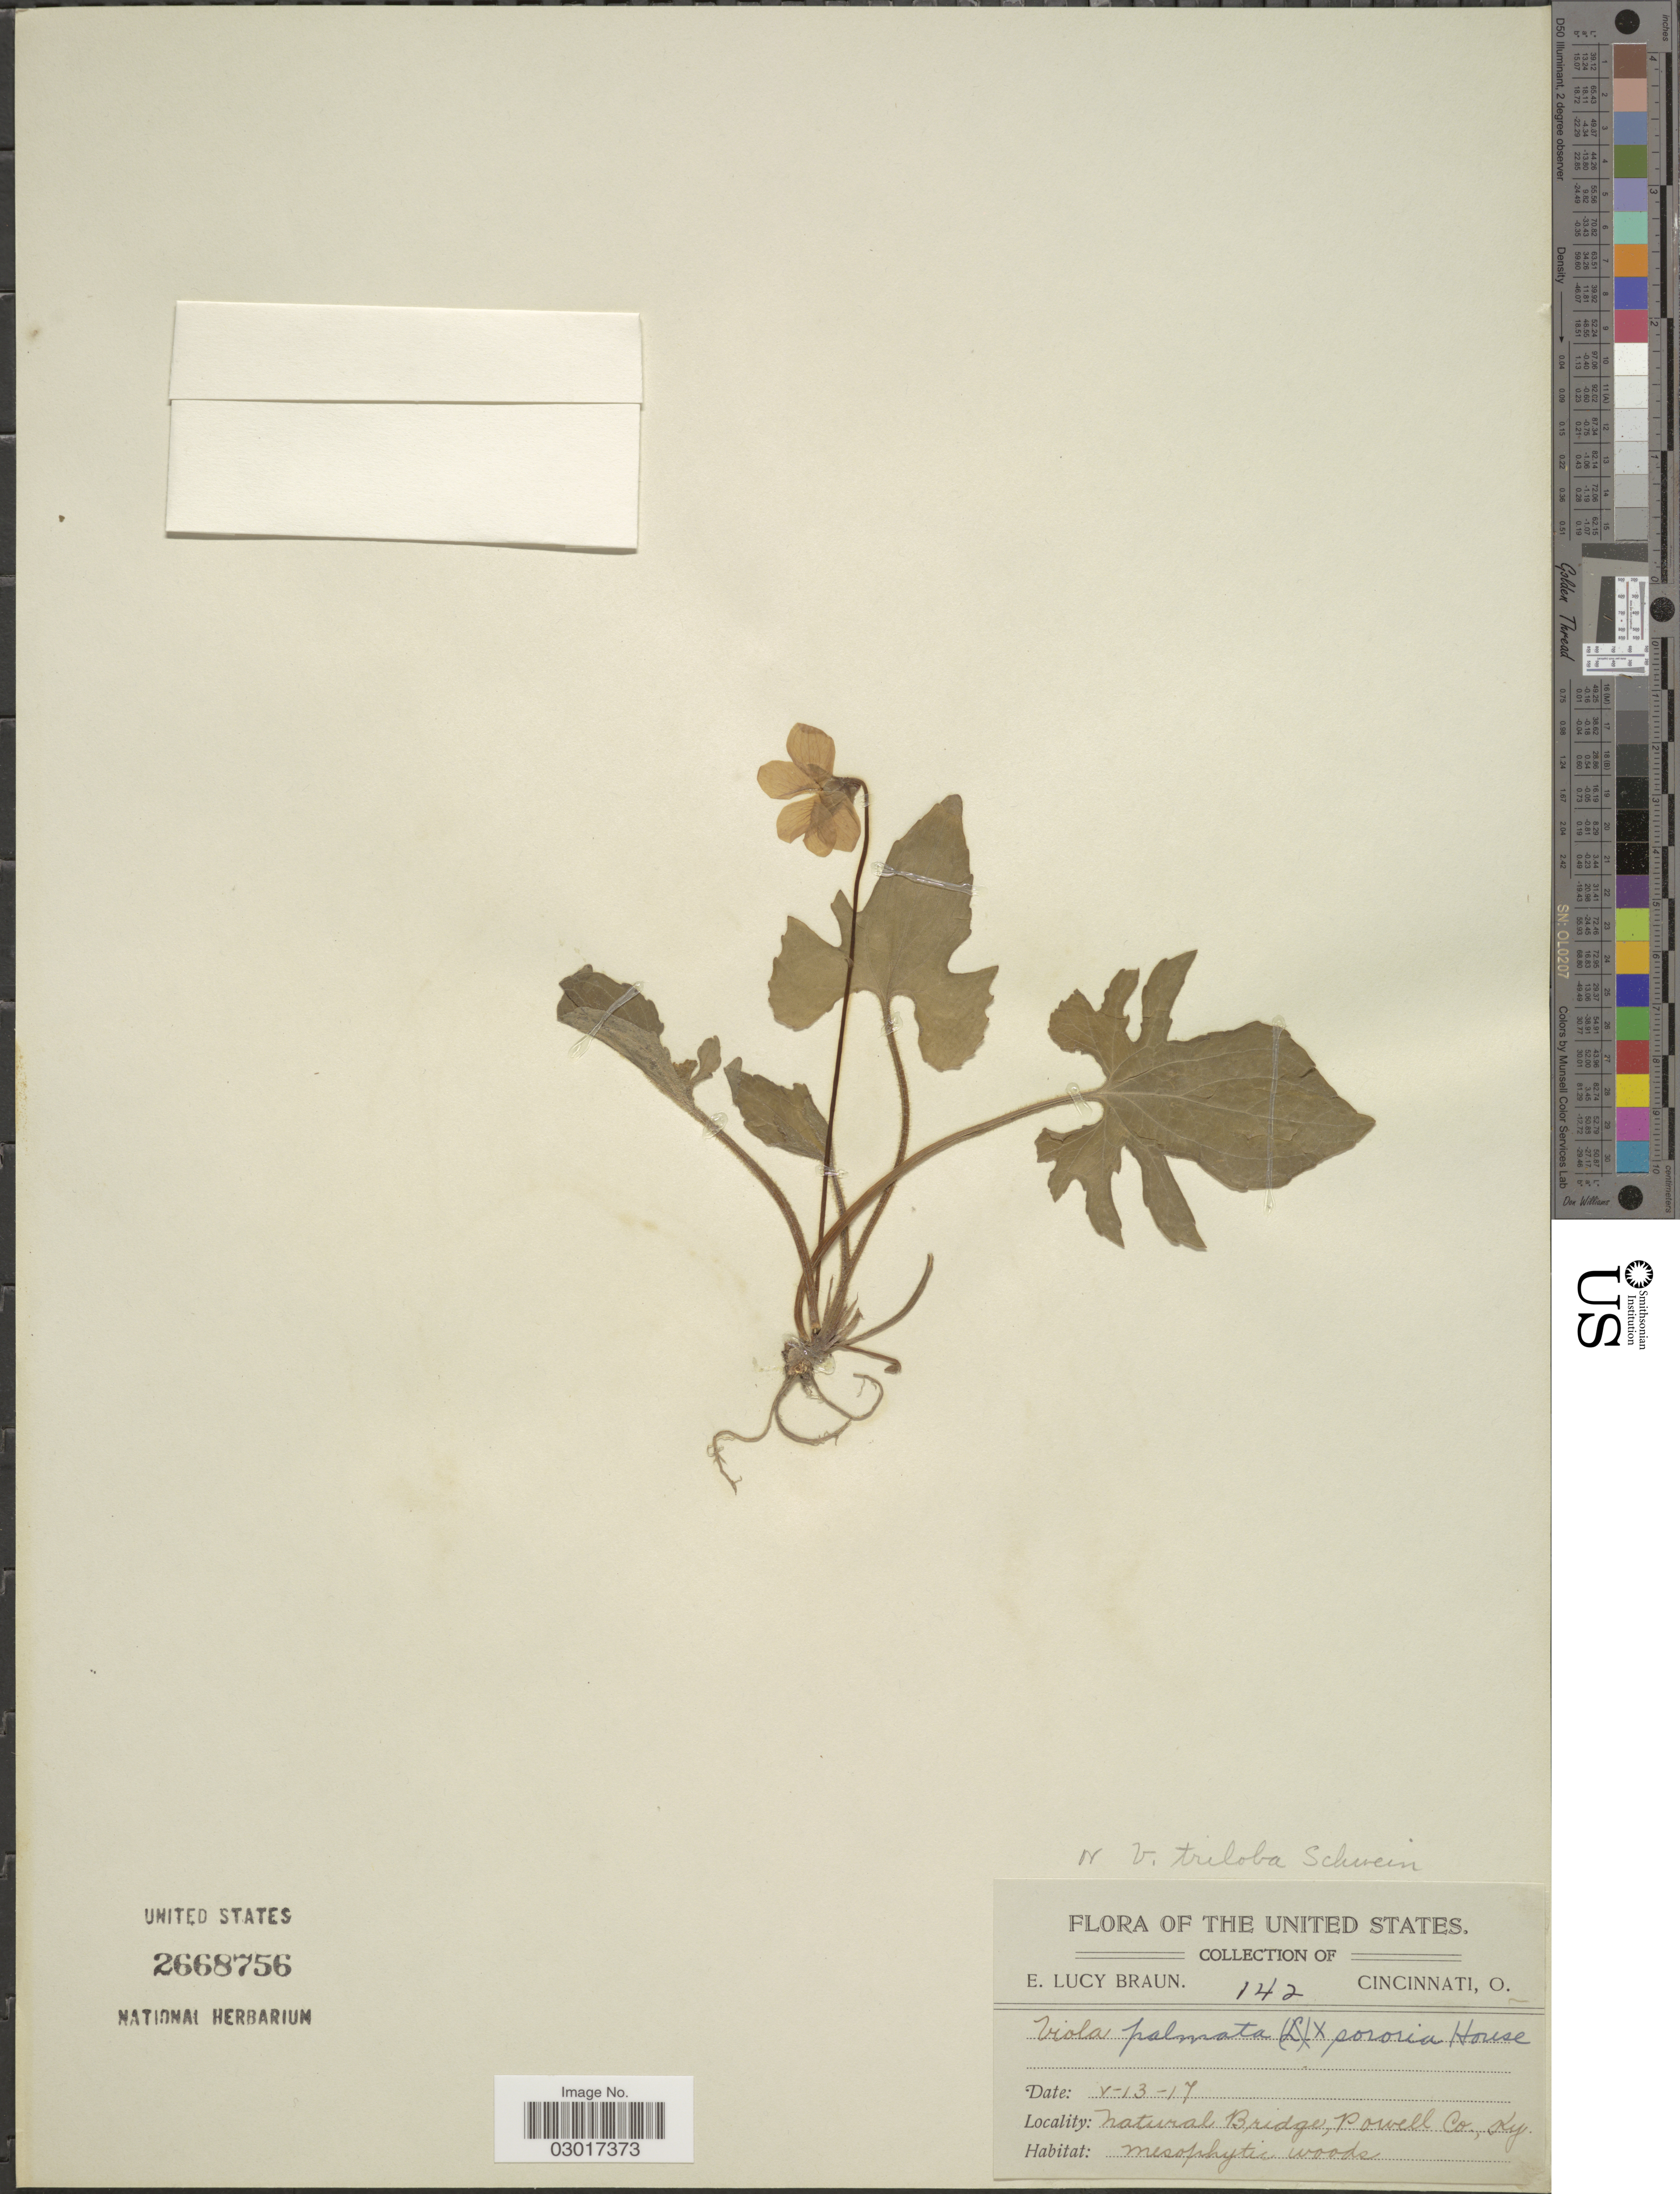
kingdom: Plantae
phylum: Tracheophyta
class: Magnoliopsida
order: Malpighiales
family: Violaceae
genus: Viola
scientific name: Viola triloba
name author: Schwein.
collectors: E. L. Braun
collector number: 142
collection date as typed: Transcribed d/m/y: 13/5/17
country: United States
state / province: Kentucky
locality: Natural Bridge, Powell Co.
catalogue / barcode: US 2668756